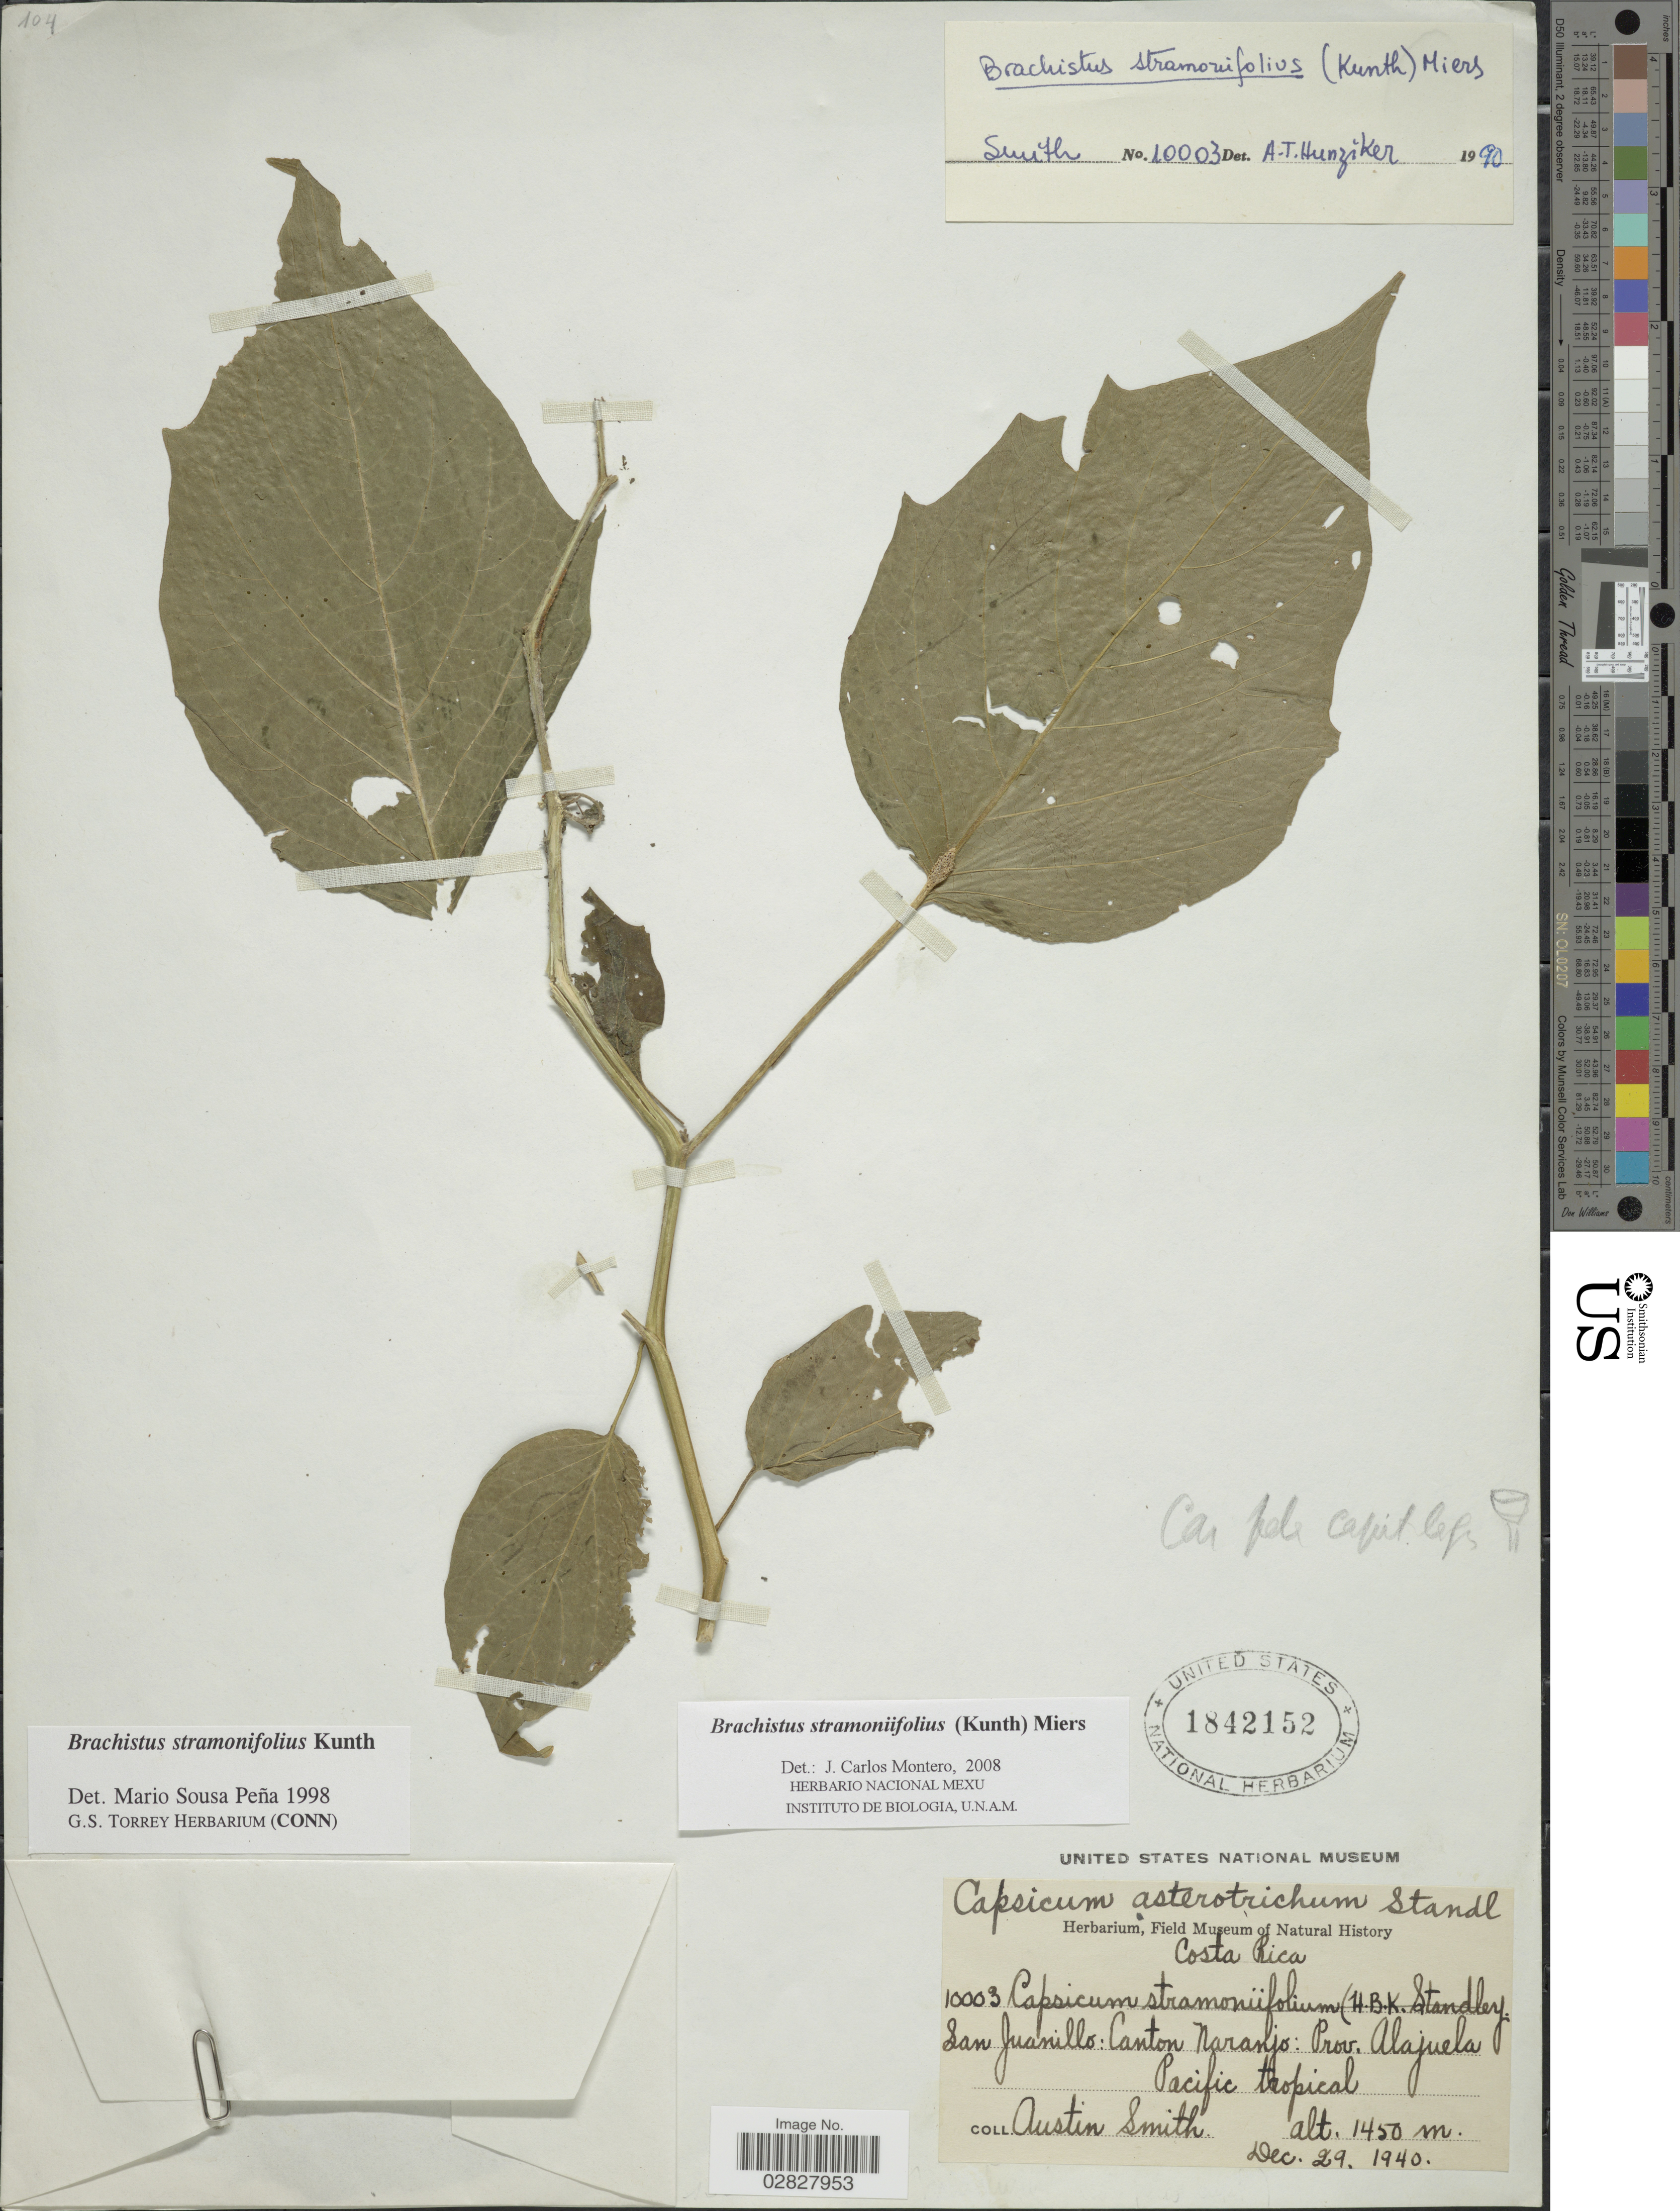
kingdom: Plantae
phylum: Tracheophyta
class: Magnoliopsida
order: Solanales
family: Solanaceae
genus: Brachistus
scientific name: Brachistus stramonifolius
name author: (Kunth) Miers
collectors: Aust P. Smith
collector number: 10003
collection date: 1940-12-29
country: Costa Rica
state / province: Alajuela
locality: San Juanillo: Canton Naranjo: Prov. Alajuela, Pacific tropical.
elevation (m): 1450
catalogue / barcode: US 1842152